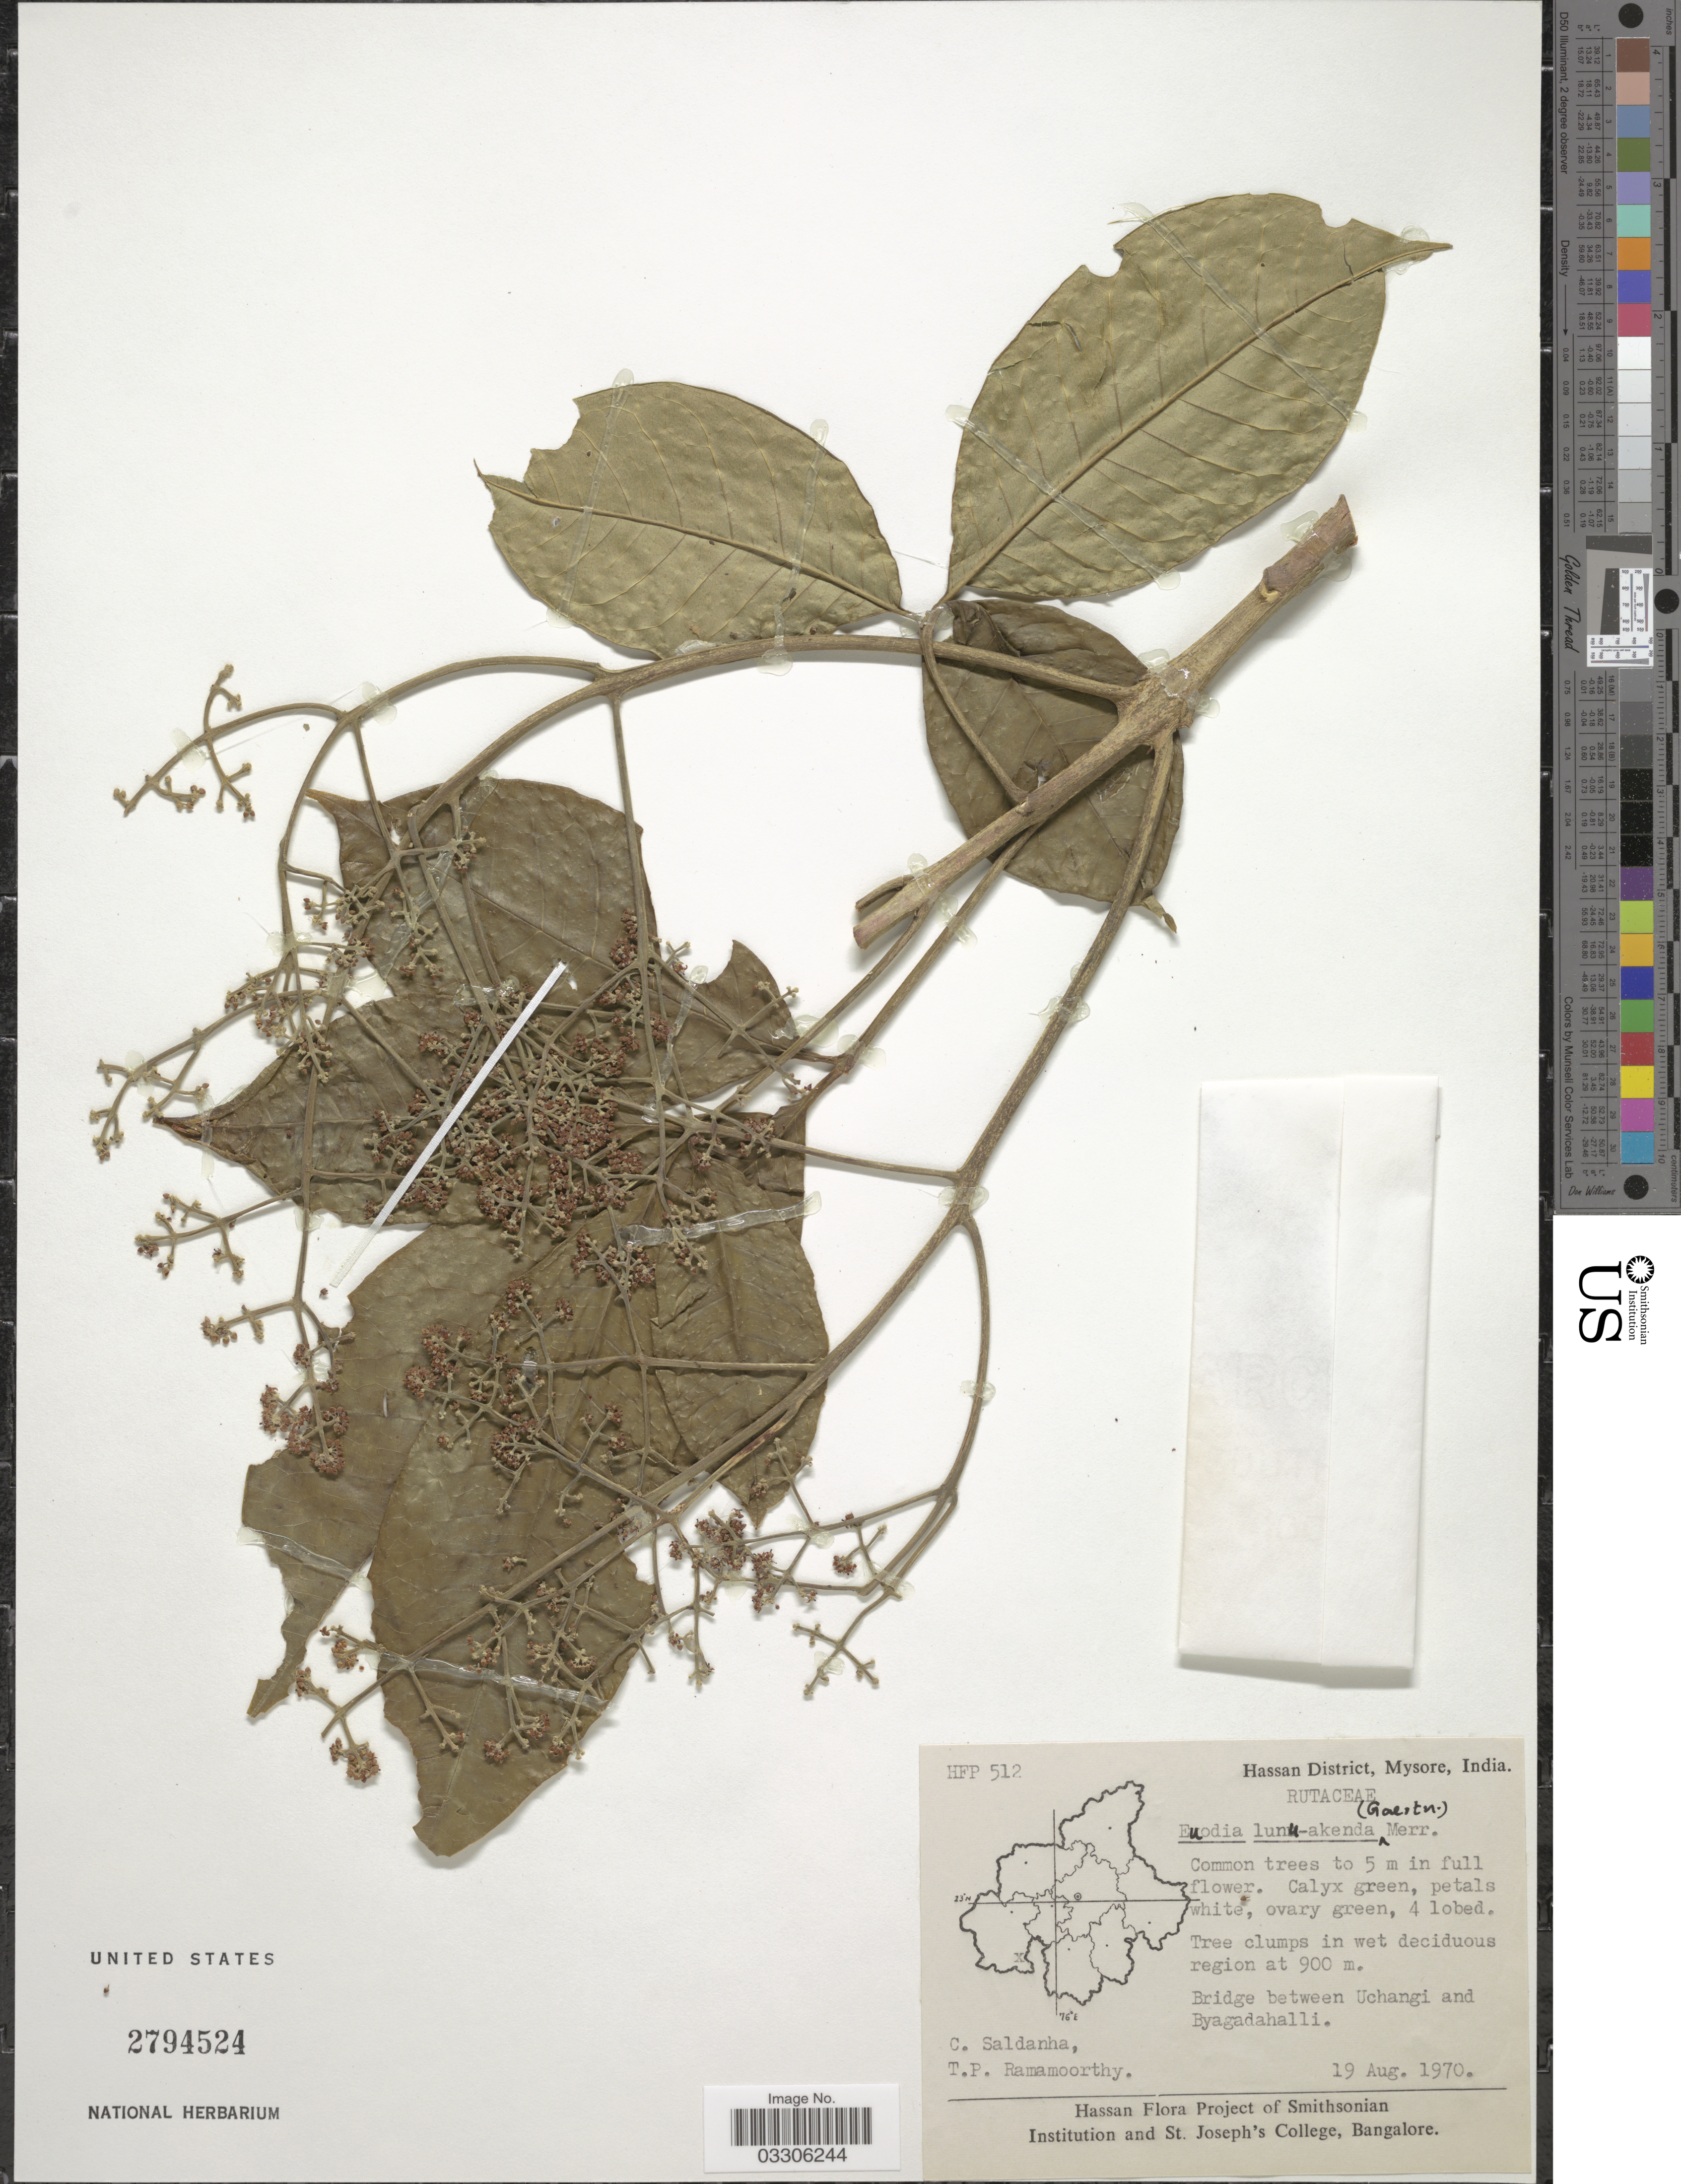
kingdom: Plantae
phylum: Tracheophyta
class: Magnoliopsida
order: Sapindales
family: Rutaceae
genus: Melicope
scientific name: Melicope lunu-ankenda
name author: (Gaertn.) T.G. Hartley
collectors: C. Saldanha & T. P. Ramamoorthy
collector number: HFP512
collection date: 1970-08-19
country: India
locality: Hassan District, Mysore. Bridge between Uchangi and Byagadahalli.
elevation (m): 900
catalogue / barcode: US 2794524